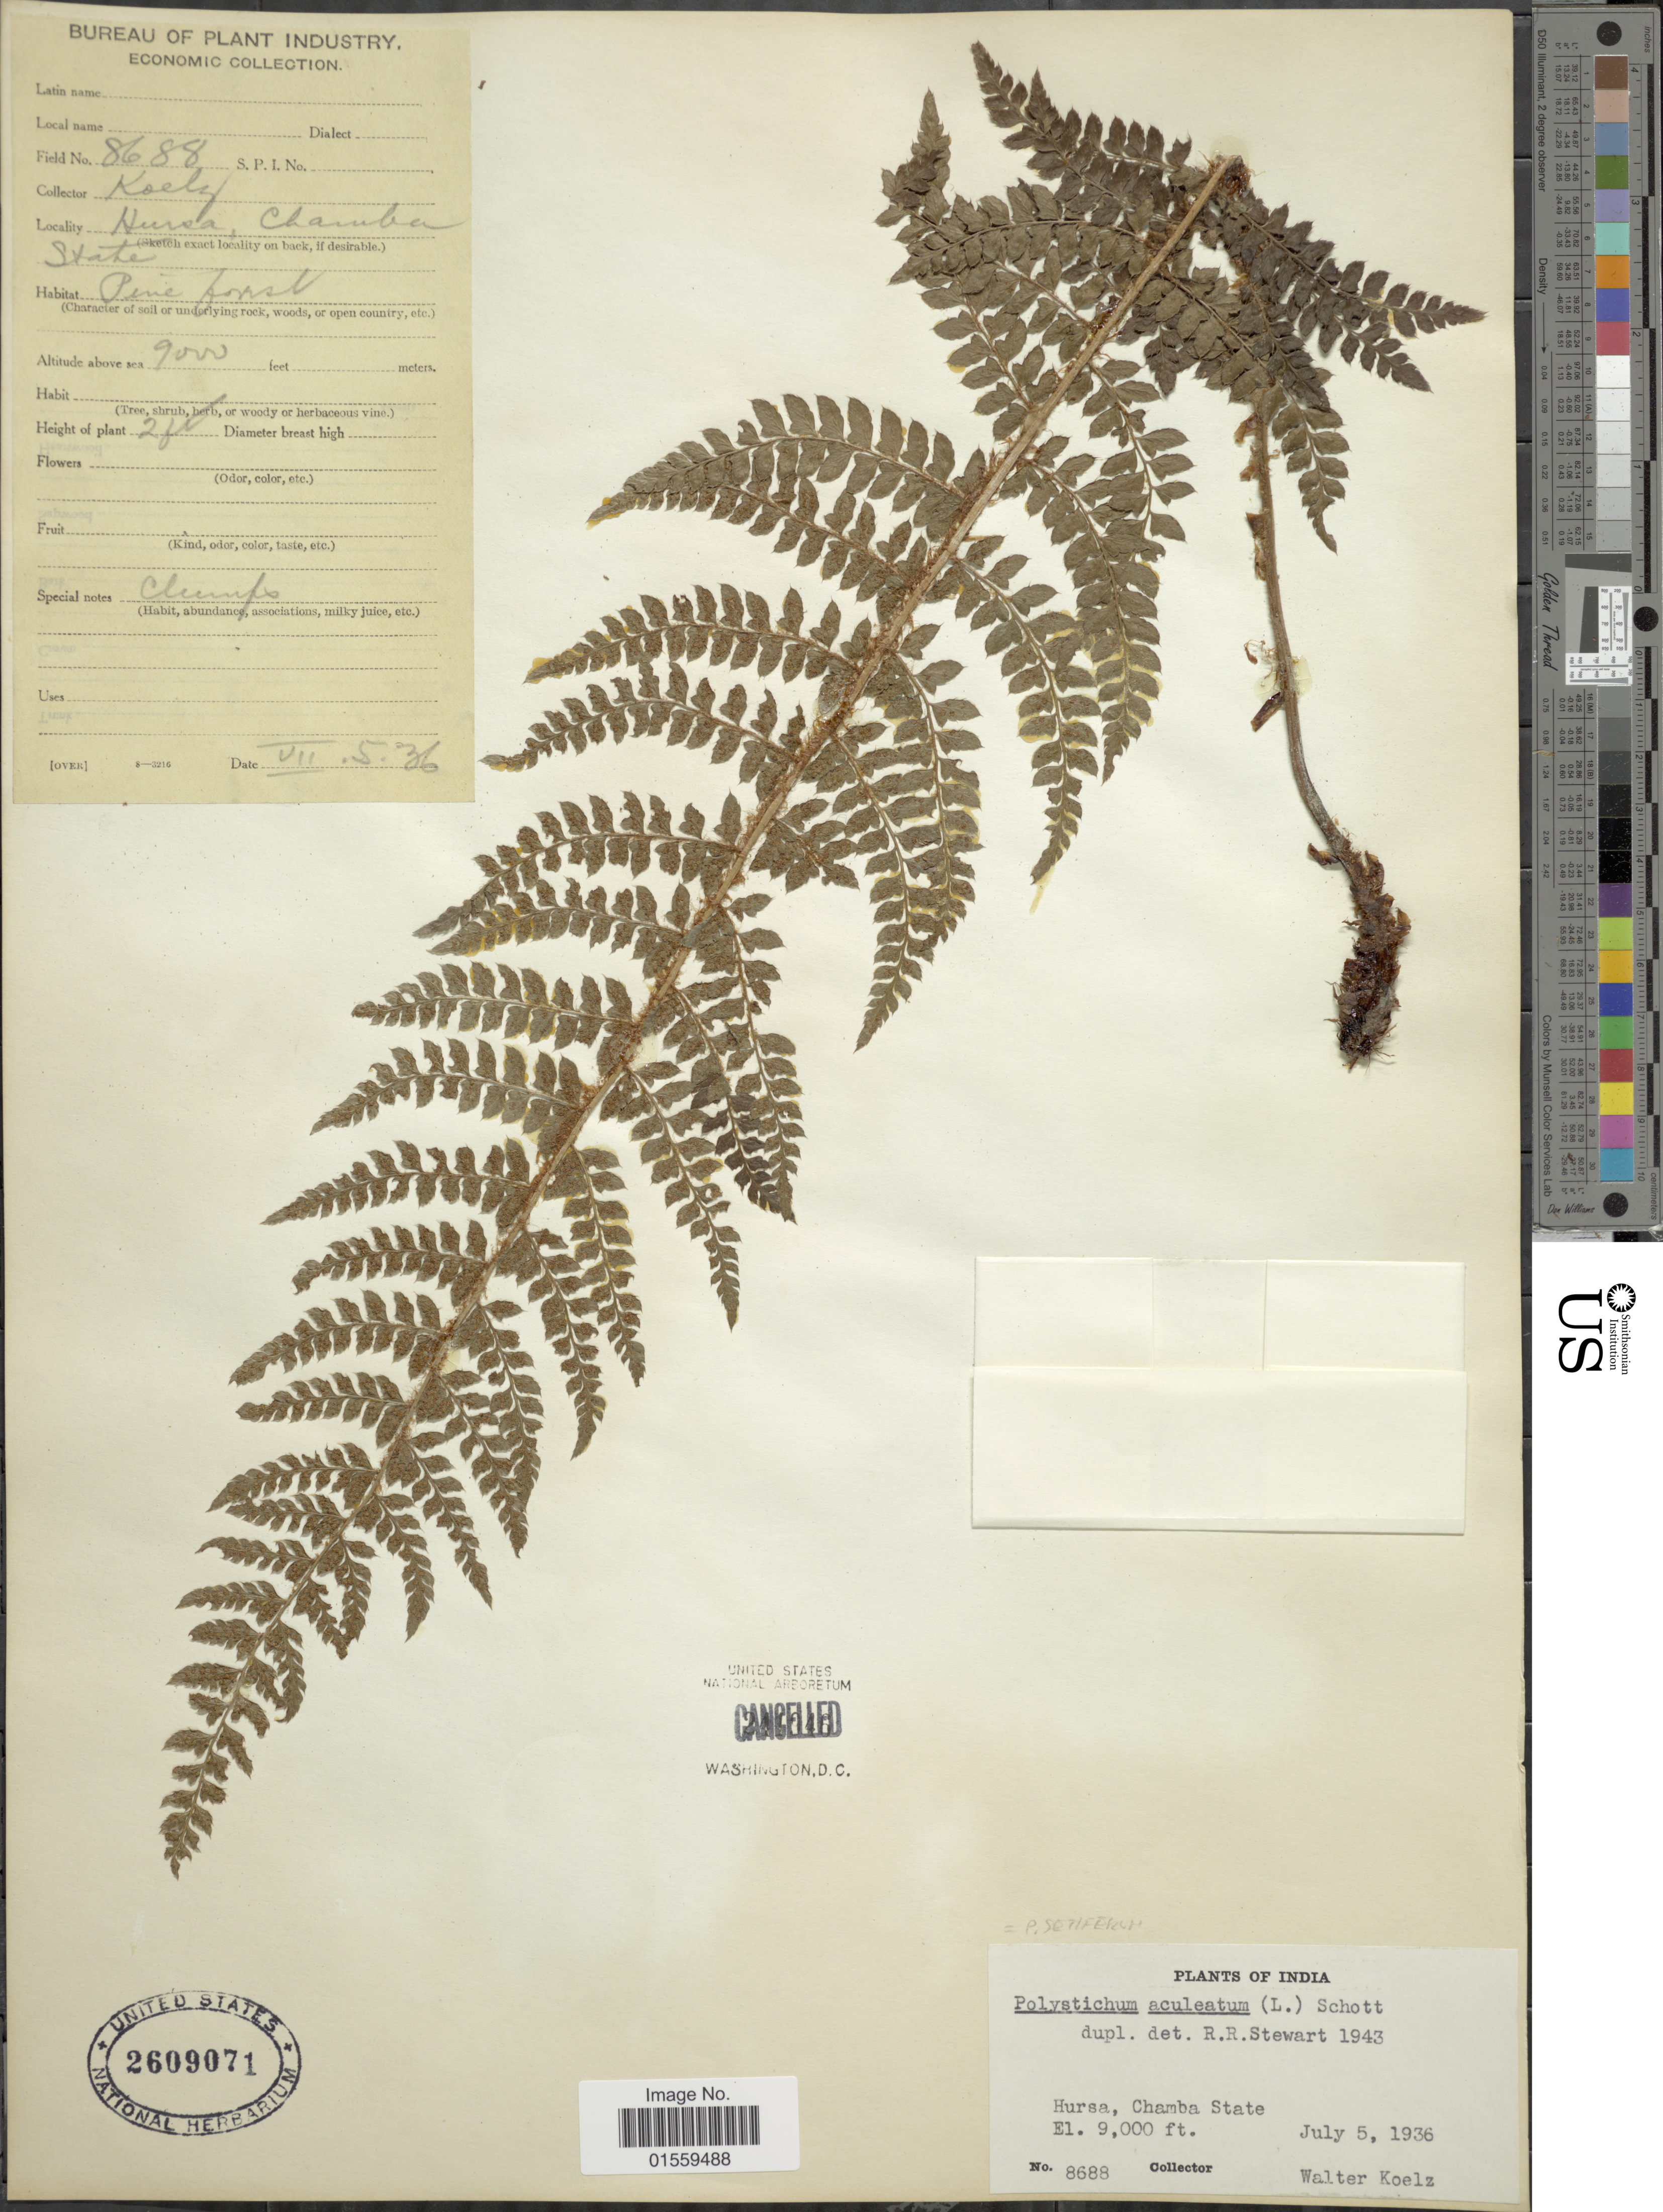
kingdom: Plantae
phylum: Tracheophyta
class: Polypodiopsida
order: Polypodiales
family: Dryopteridaceae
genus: Polystichum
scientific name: Polystichum setiferum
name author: (Forssk.) Moore ex Woynar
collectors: W. N. Koelz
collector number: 8688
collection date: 1936-07-05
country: India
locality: Hursa, Chamba State.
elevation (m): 2743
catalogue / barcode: US 2609071